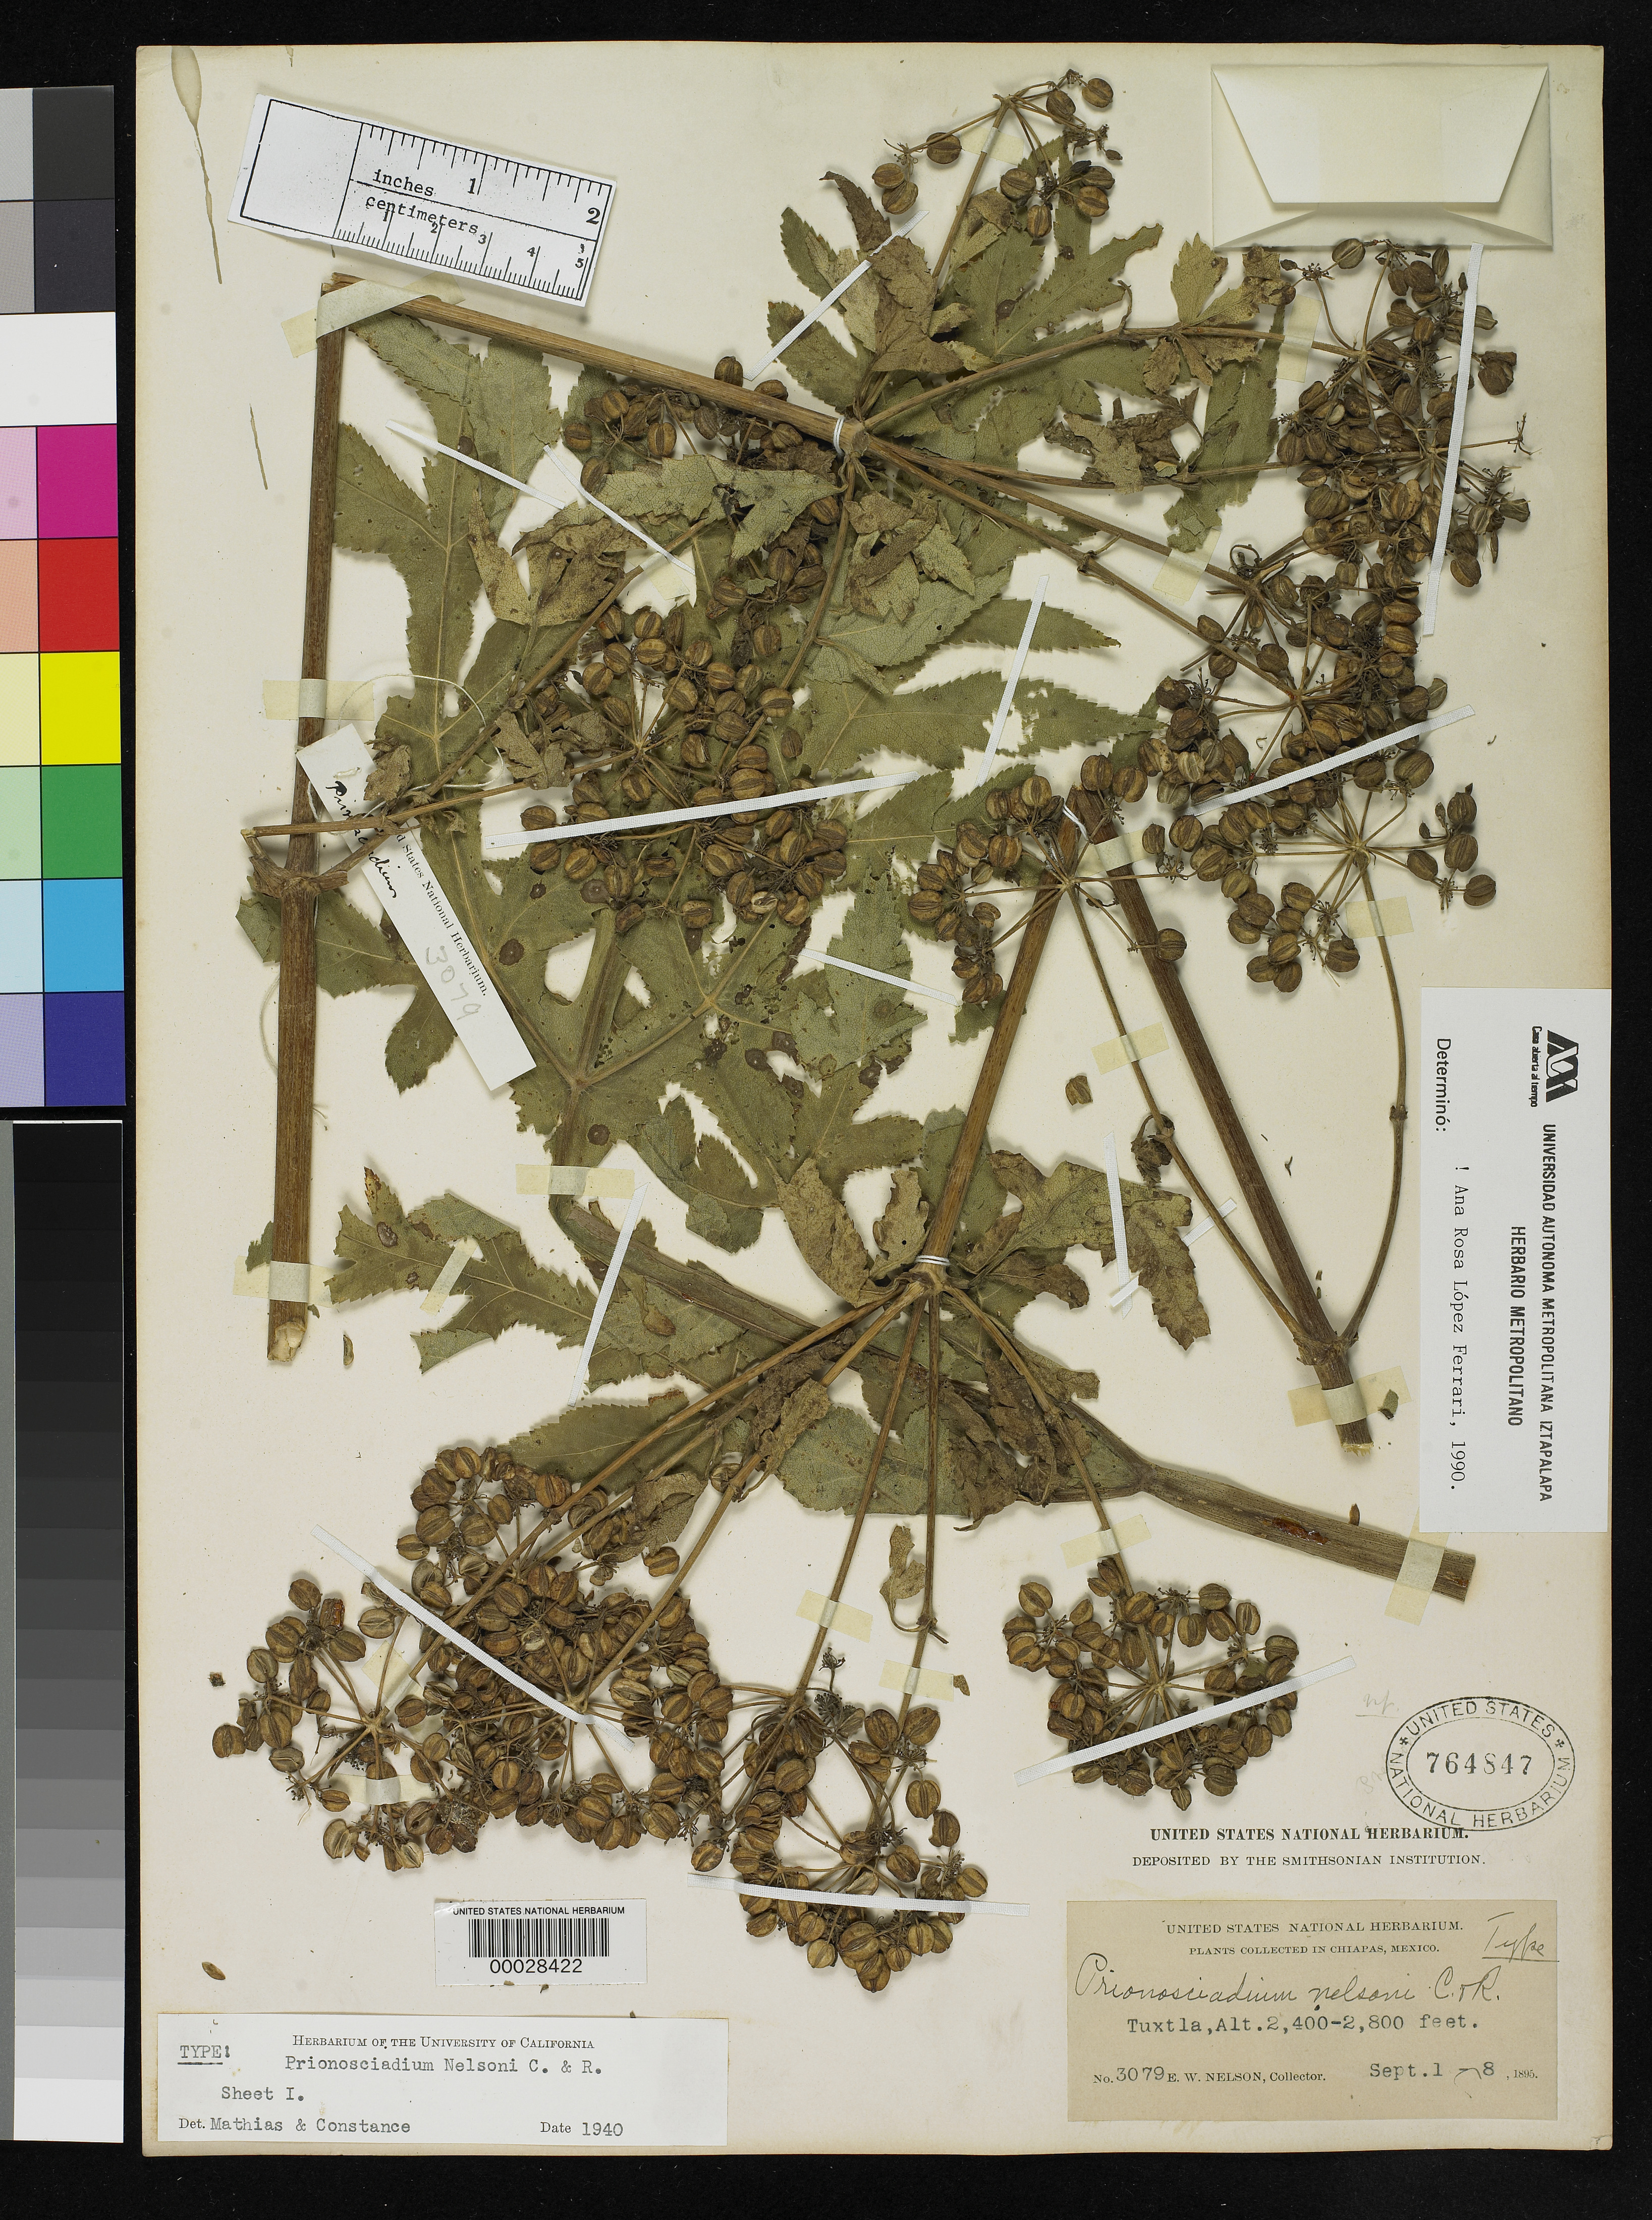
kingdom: Plantae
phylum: Tracheophyta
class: Magnoliopsida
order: Apiales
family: Apiaceae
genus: Prionosciadium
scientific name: Prionosciadium nelsonii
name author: J.M. Coult. & Rose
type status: Type Collection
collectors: E. W. Nelson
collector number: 3079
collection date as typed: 01 Sep 1895 to 08 Sep 1895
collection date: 1895-09-01/1895-09-08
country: Mexico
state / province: Chiapas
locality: Near Tuxtla.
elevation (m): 720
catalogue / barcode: US 762847